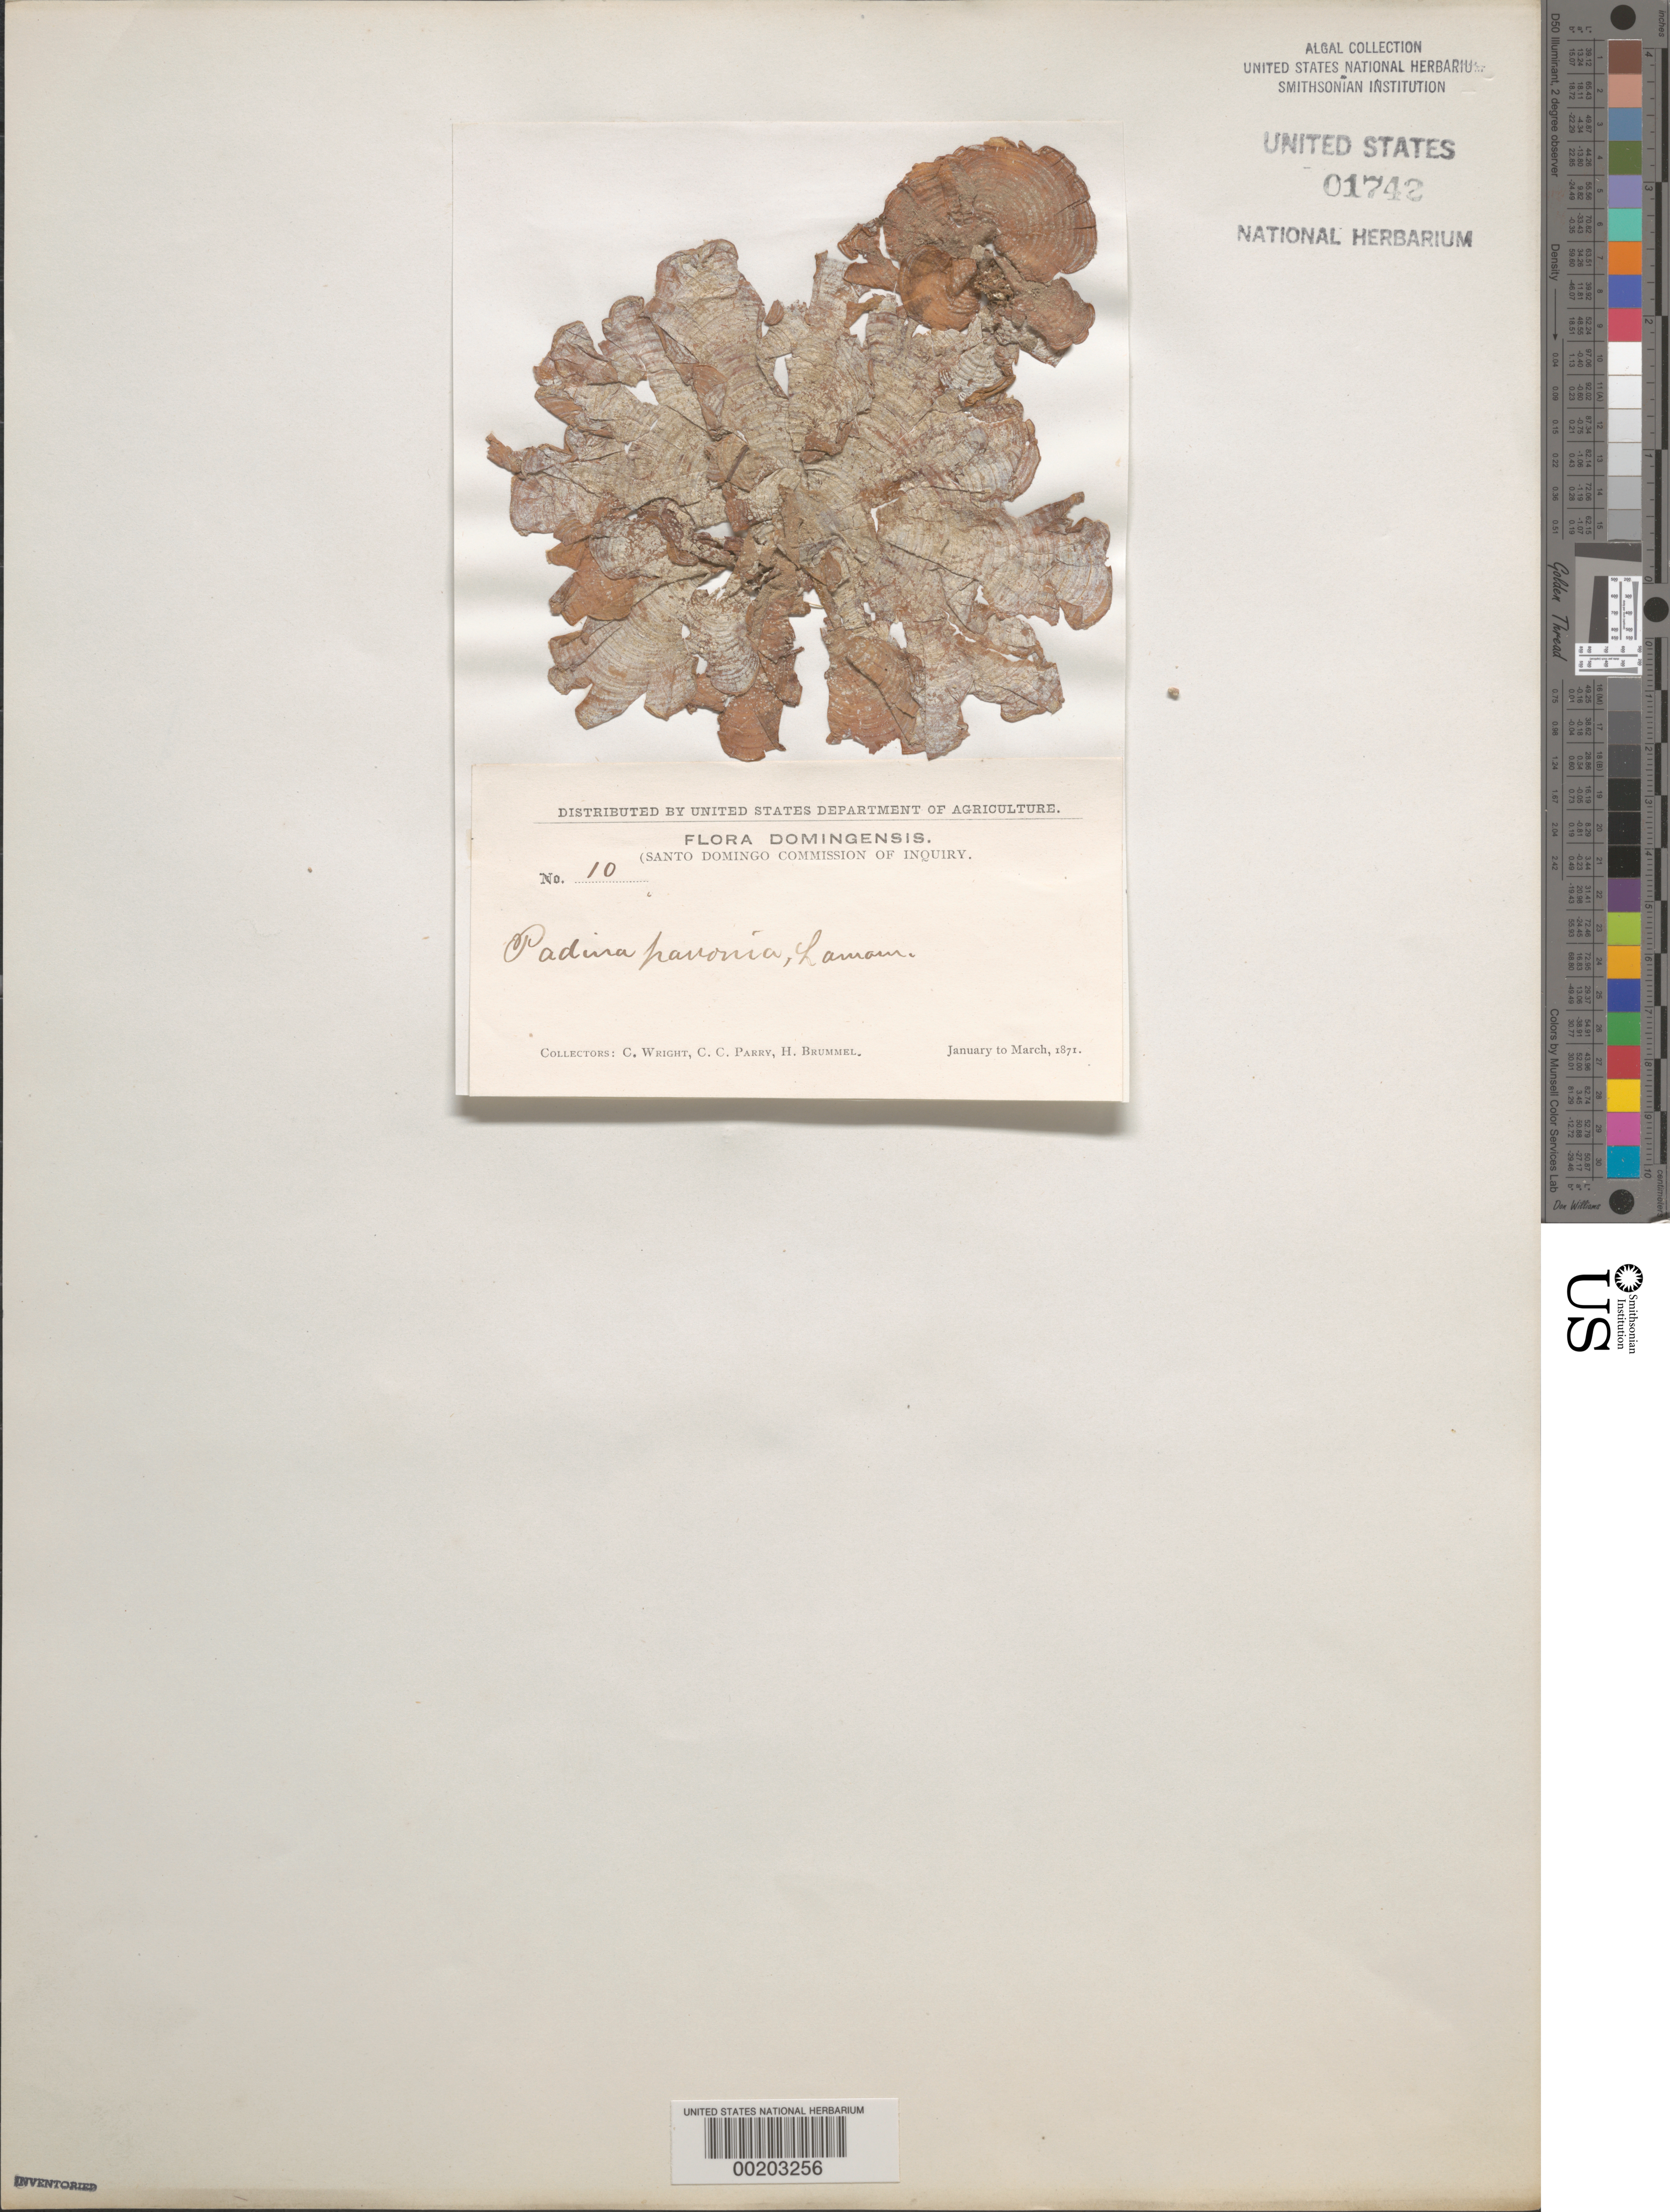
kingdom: Chromista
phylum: Ochrophyta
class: Phaeophyceae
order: Dictyotales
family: Dictyotaceae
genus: Padina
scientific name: Padina pavonica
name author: (L.) Thivy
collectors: C. Wright, C. C. Parry & H. Brummel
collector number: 10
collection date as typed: Jan 1871 to -- Mar 1871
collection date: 1871-01/1871-03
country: Dominican Republic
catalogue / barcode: US 1742